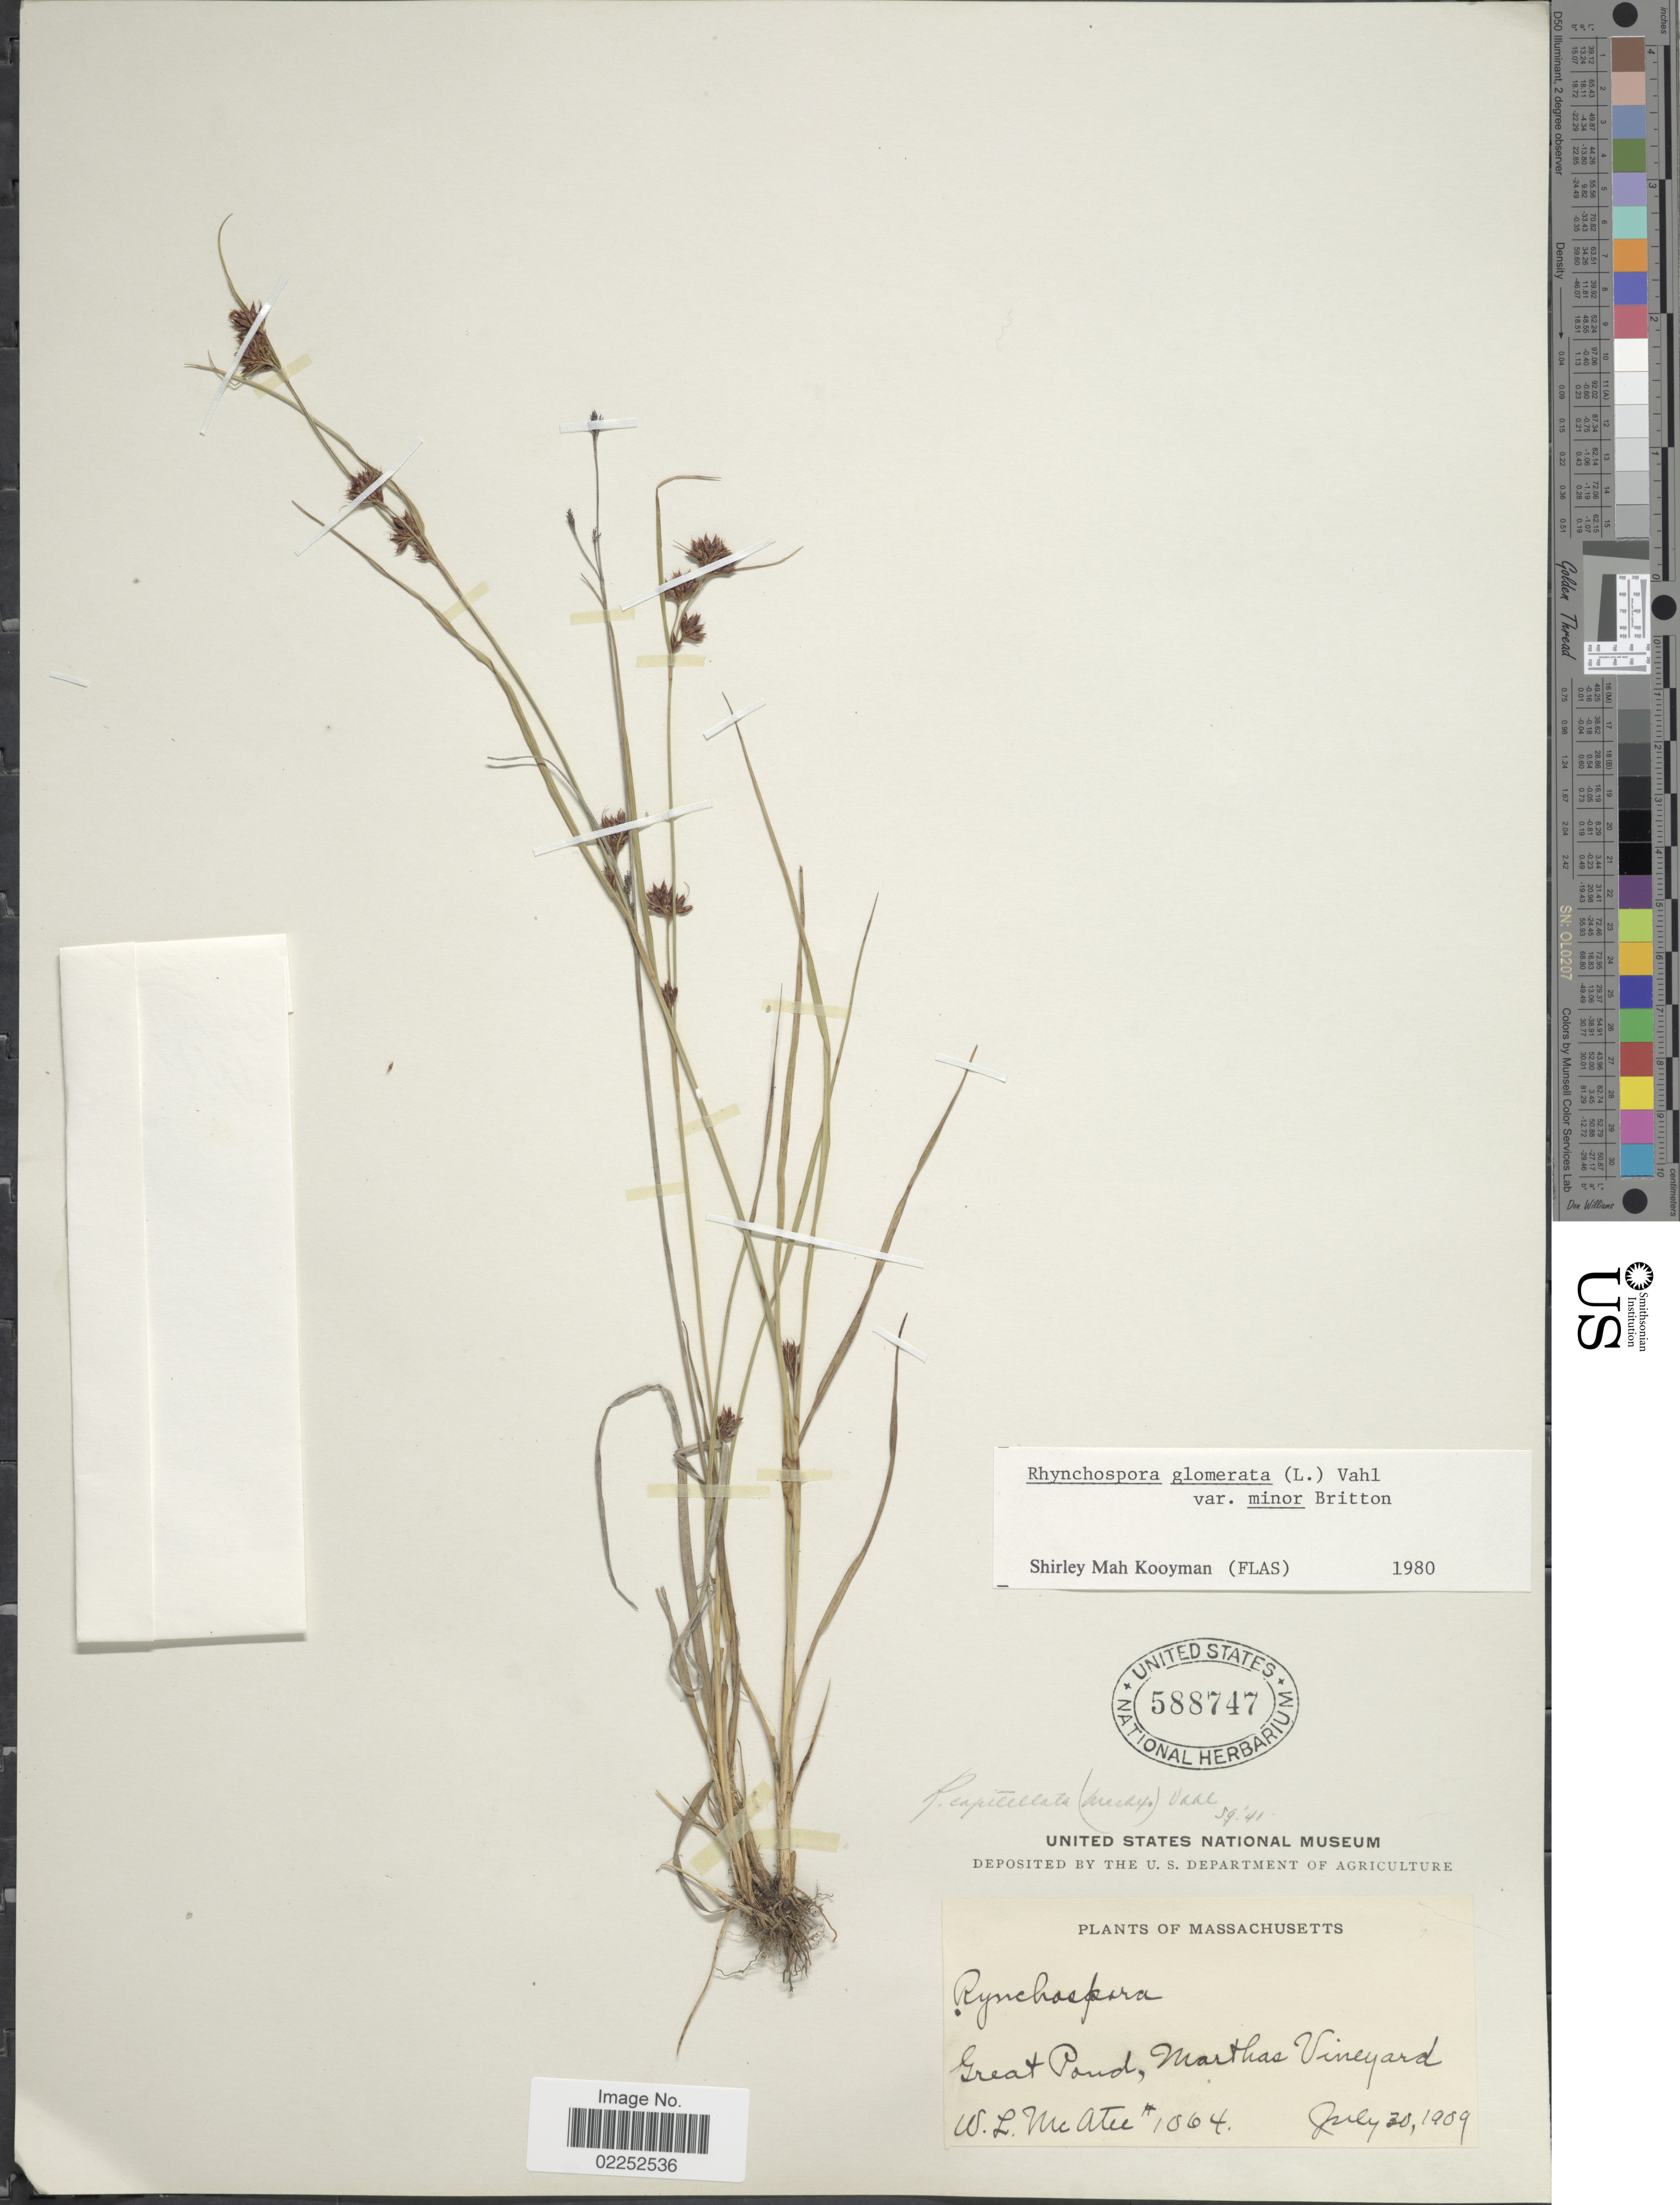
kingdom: Plantae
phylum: Tracheophyta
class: Liliopsida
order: Poales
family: Cyperaceae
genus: Rhynchospora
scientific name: Rhynchospora capitellata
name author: (Michx.) Vahl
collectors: W. McAtee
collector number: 1064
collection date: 1909-07-30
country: United States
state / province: Massachusetts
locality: Great Pond, Marthas Vineyard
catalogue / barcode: US 588747